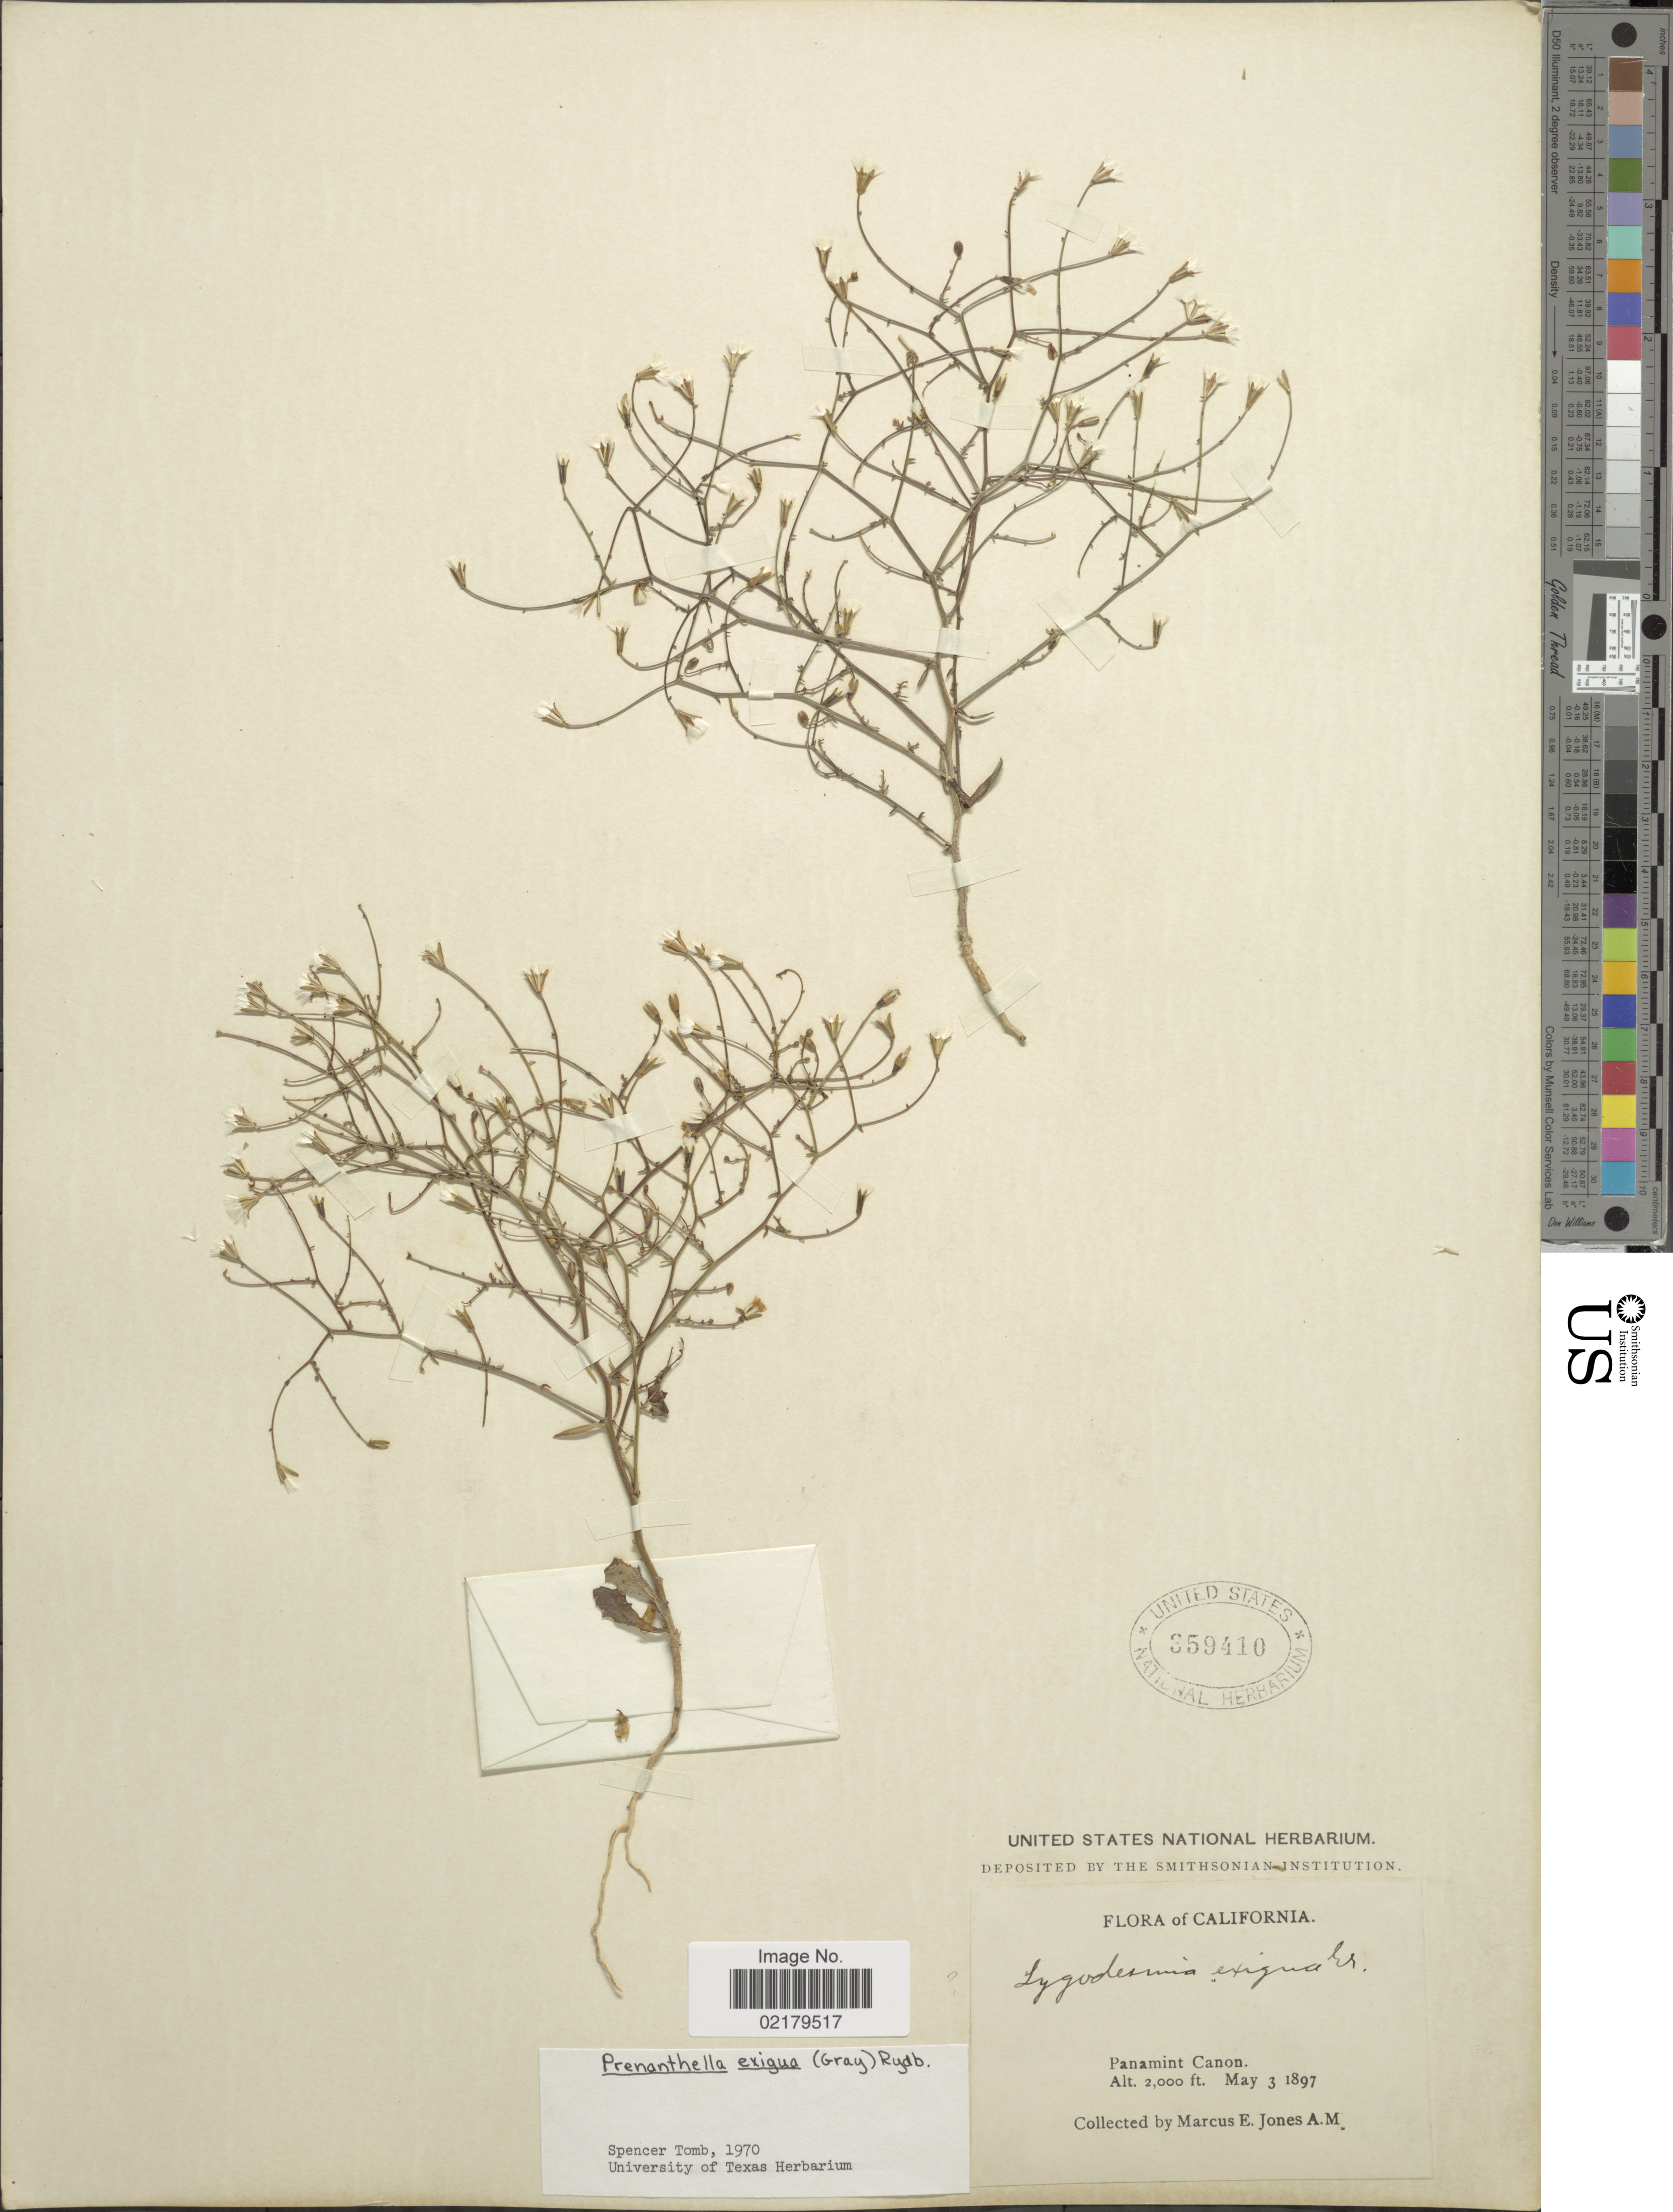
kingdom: Plantae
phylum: Tracheophyta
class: Magnoliopsida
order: Asterales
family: Asteraceae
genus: Prenanthella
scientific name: Prenanthella exigua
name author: (A. Gray) Rydb.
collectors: M. E. Jones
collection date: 1897-05-03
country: United States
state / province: California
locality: Panamint Canon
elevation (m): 610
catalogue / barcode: US 359410